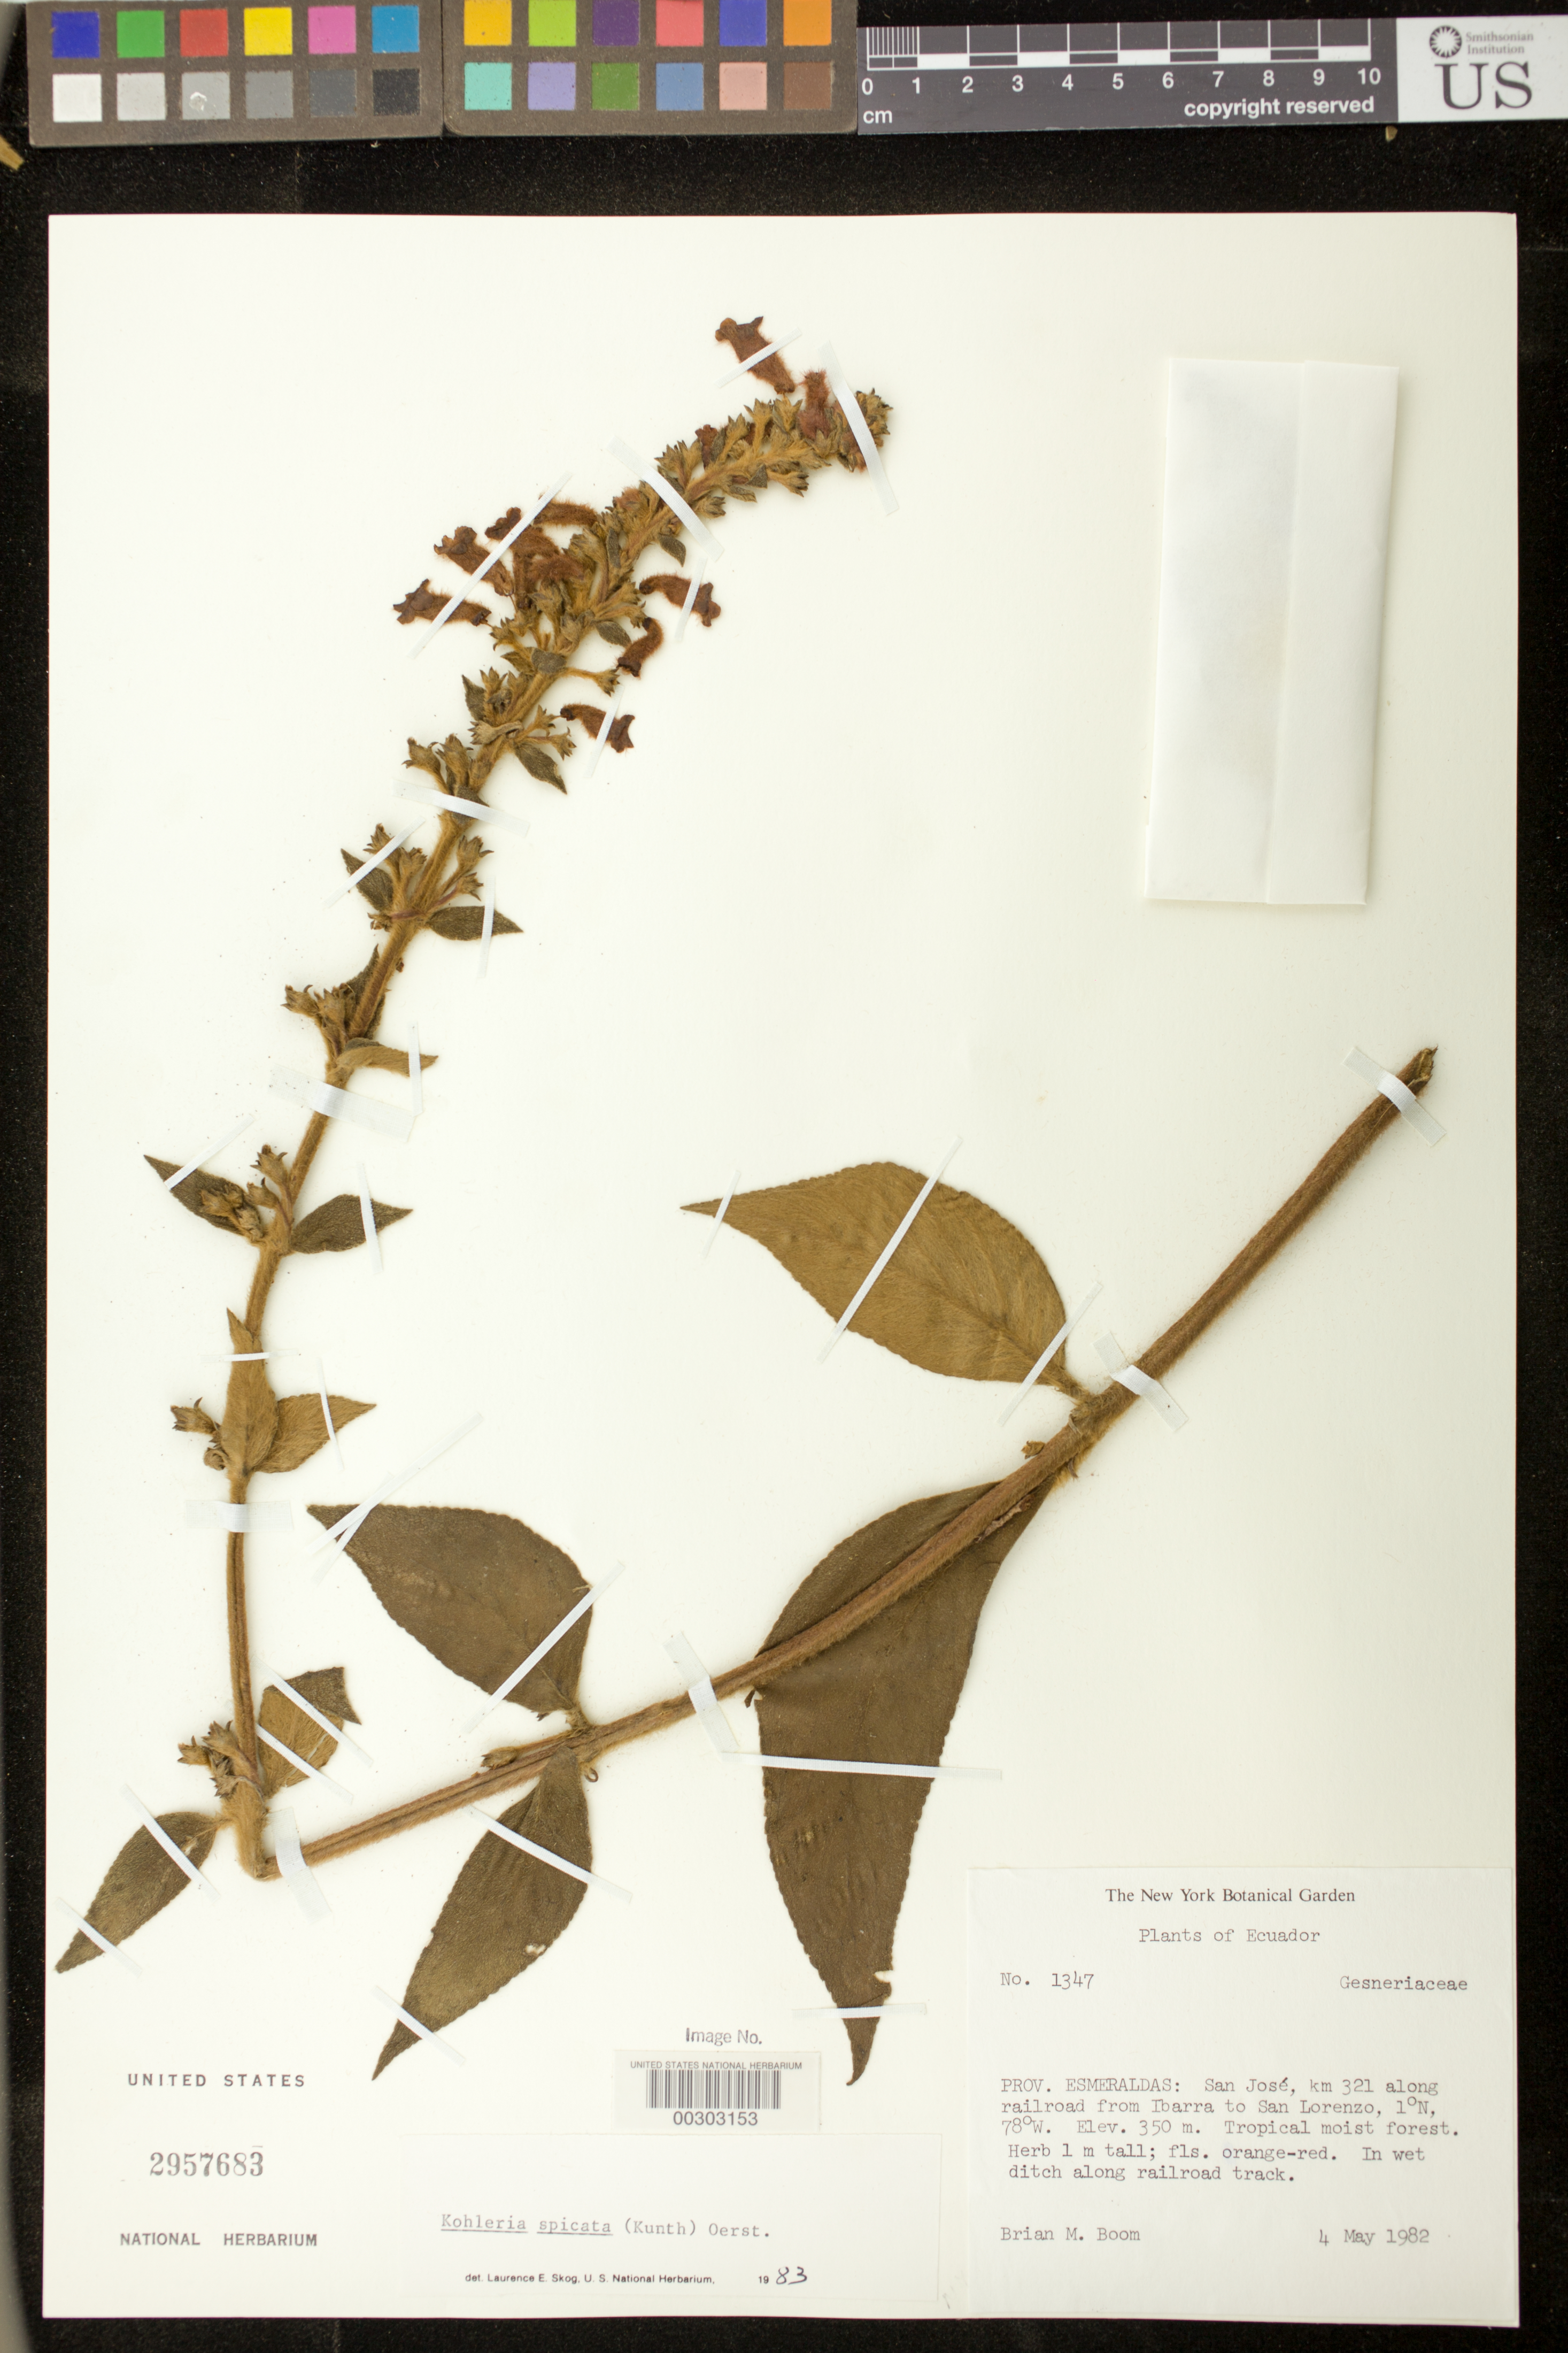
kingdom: Plantae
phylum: Tracheophyta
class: Magnoliopsida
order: Lamiales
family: Gesneriaceae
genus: Kohleria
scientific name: Kohleria spicata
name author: (Kunth) Oerst.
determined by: Clark, J. L., (SEL), The Marie Selby Botanical Garden (UNITED STATES)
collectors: B. M. Boom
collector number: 1347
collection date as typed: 04 May 1982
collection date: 1982-05-04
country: Ecuador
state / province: Esmeraldas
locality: San Jose, km 321 along railroad from Ibarra to San Lorenzo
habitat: Tropical moist forest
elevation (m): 350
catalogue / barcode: US 2957683